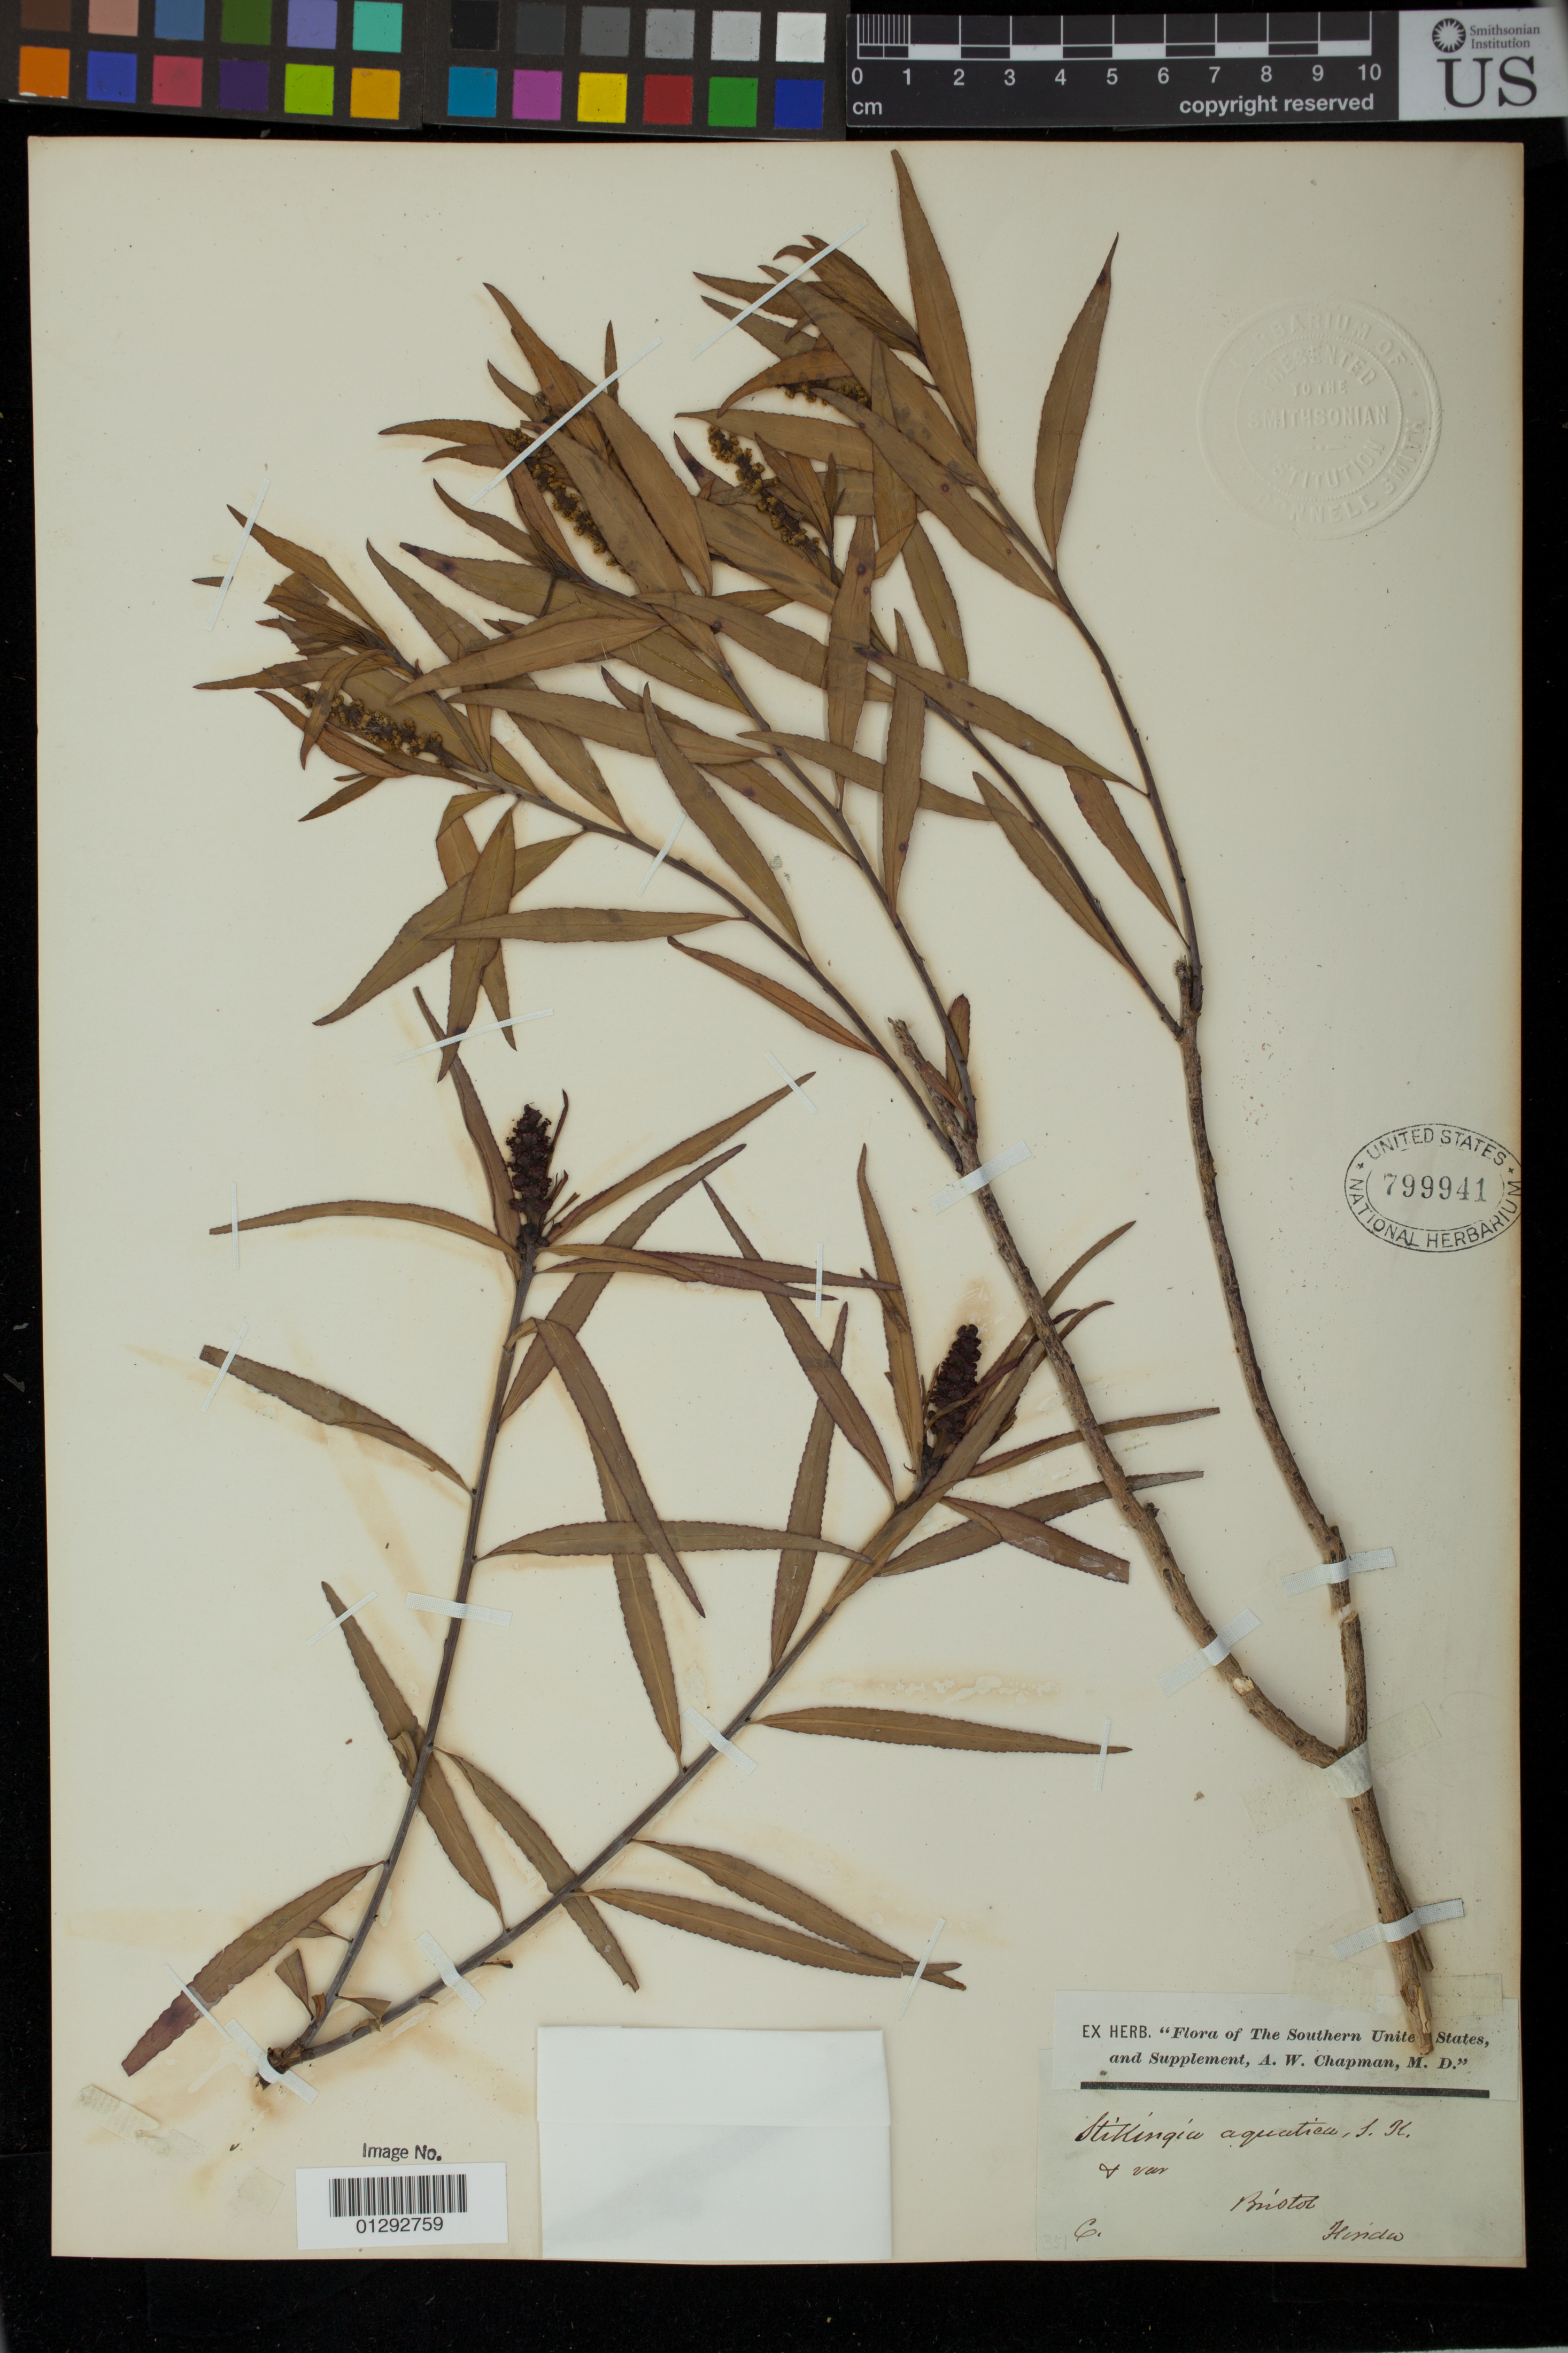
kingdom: Plantae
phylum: Tracheophyta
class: Magnoliopsida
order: Malpighiales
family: Euphorbiaceae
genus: Stillingia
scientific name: Stillingia aquatica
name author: Chapm.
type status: Possible Type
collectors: A. W. Chapman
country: United States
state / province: Florida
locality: Bristol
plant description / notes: Protologue, "Pine-barren ponds, Florida to South Carolina. May - Sept."; Specimen ex John Donnell Smith herbarium.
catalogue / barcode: US 799941